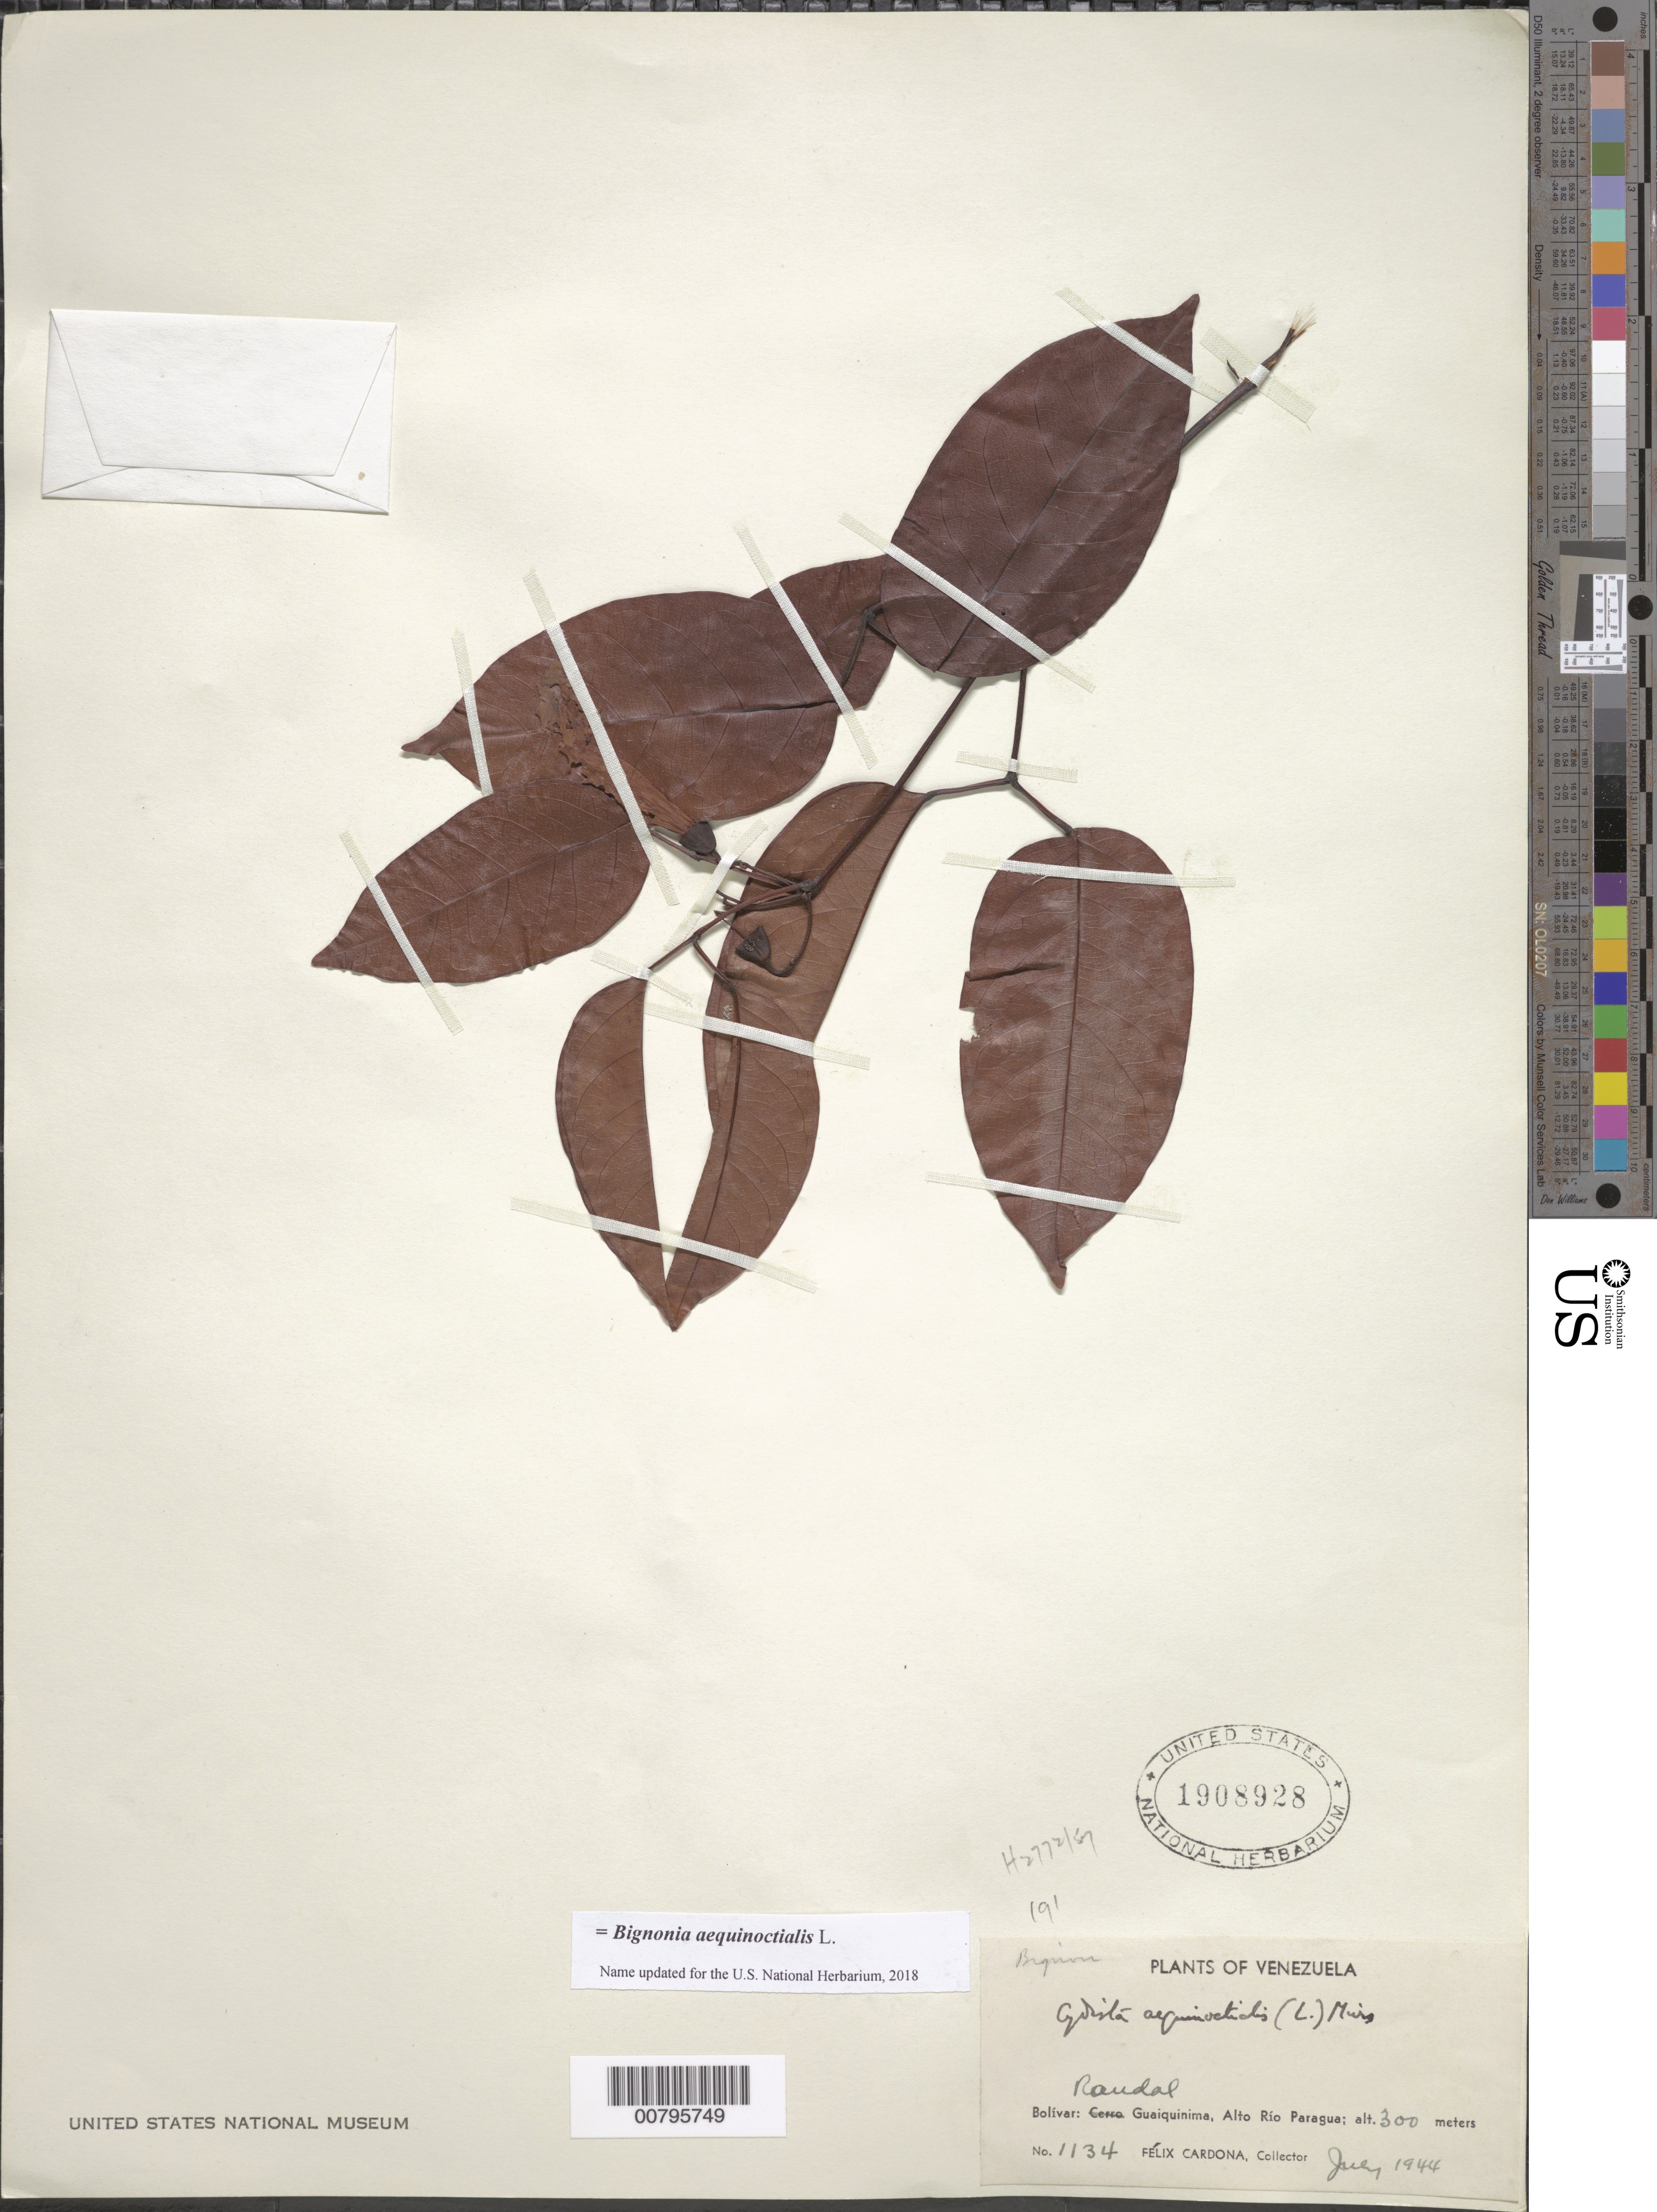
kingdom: Plantae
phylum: Tracheophyta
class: Magnoliopsida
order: Lamiales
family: Bignoniaceae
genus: Bignonia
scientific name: Bignonia aequinoctialis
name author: L.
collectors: F. Cardona Puig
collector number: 1134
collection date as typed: Jul-44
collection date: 1944-07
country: Venezuela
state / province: Bolívar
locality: Alto Río Paragua, Río Karun, Raudal Guaiquinima (Guayana)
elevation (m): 300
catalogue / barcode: US 1908928